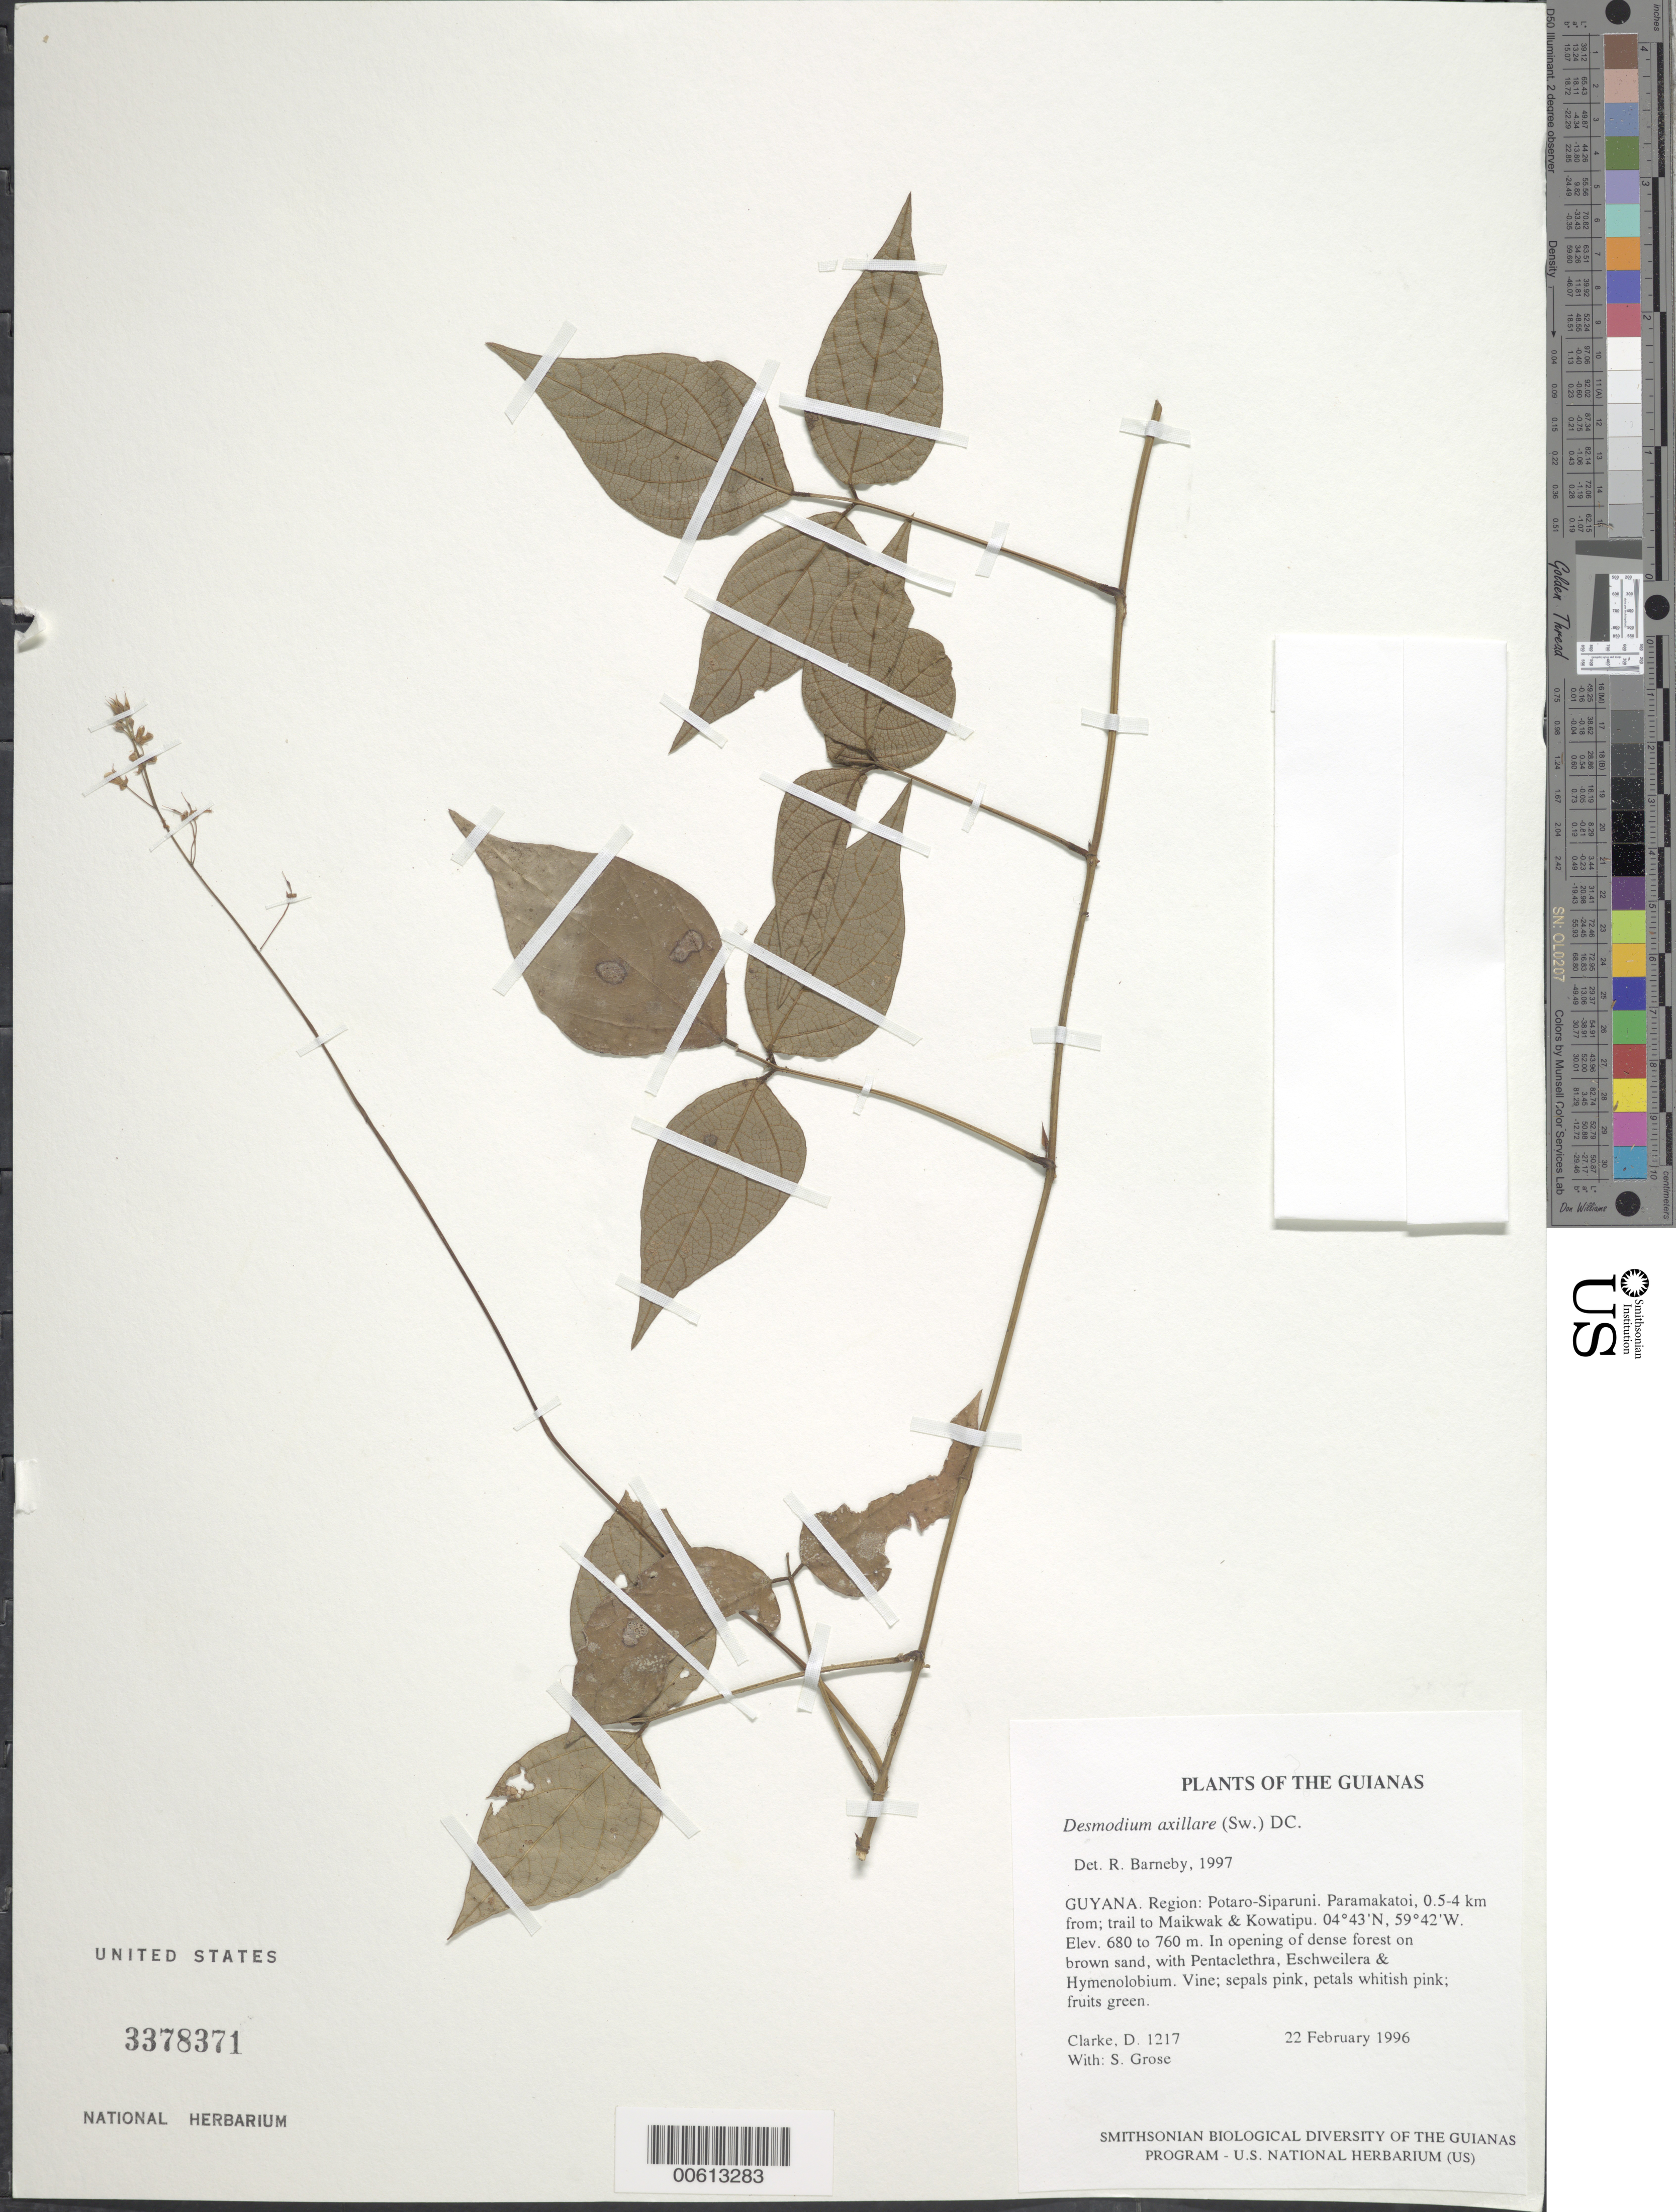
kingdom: Plantae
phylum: Tracheophyta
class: Magnoliopsida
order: Fabales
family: Fabaceae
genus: Desmodium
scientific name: Desmodium axillare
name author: (Sw.) DC.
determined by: Barneby, Rupert C., (NY)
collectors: H. D. Clarke & S. Grose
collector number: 1217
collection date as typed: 22 February 1996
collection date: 1996-02-22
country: Guyana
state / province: Potaro-Siparuni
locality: Paramakatoi, 0.5-4 km from; trail to Maikwak & Kowatipu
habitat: In opening of dense forest on brown sand, with Pentaclethra, Eschweilera & Hymenolobium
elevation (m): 680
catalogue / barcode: US 3378371